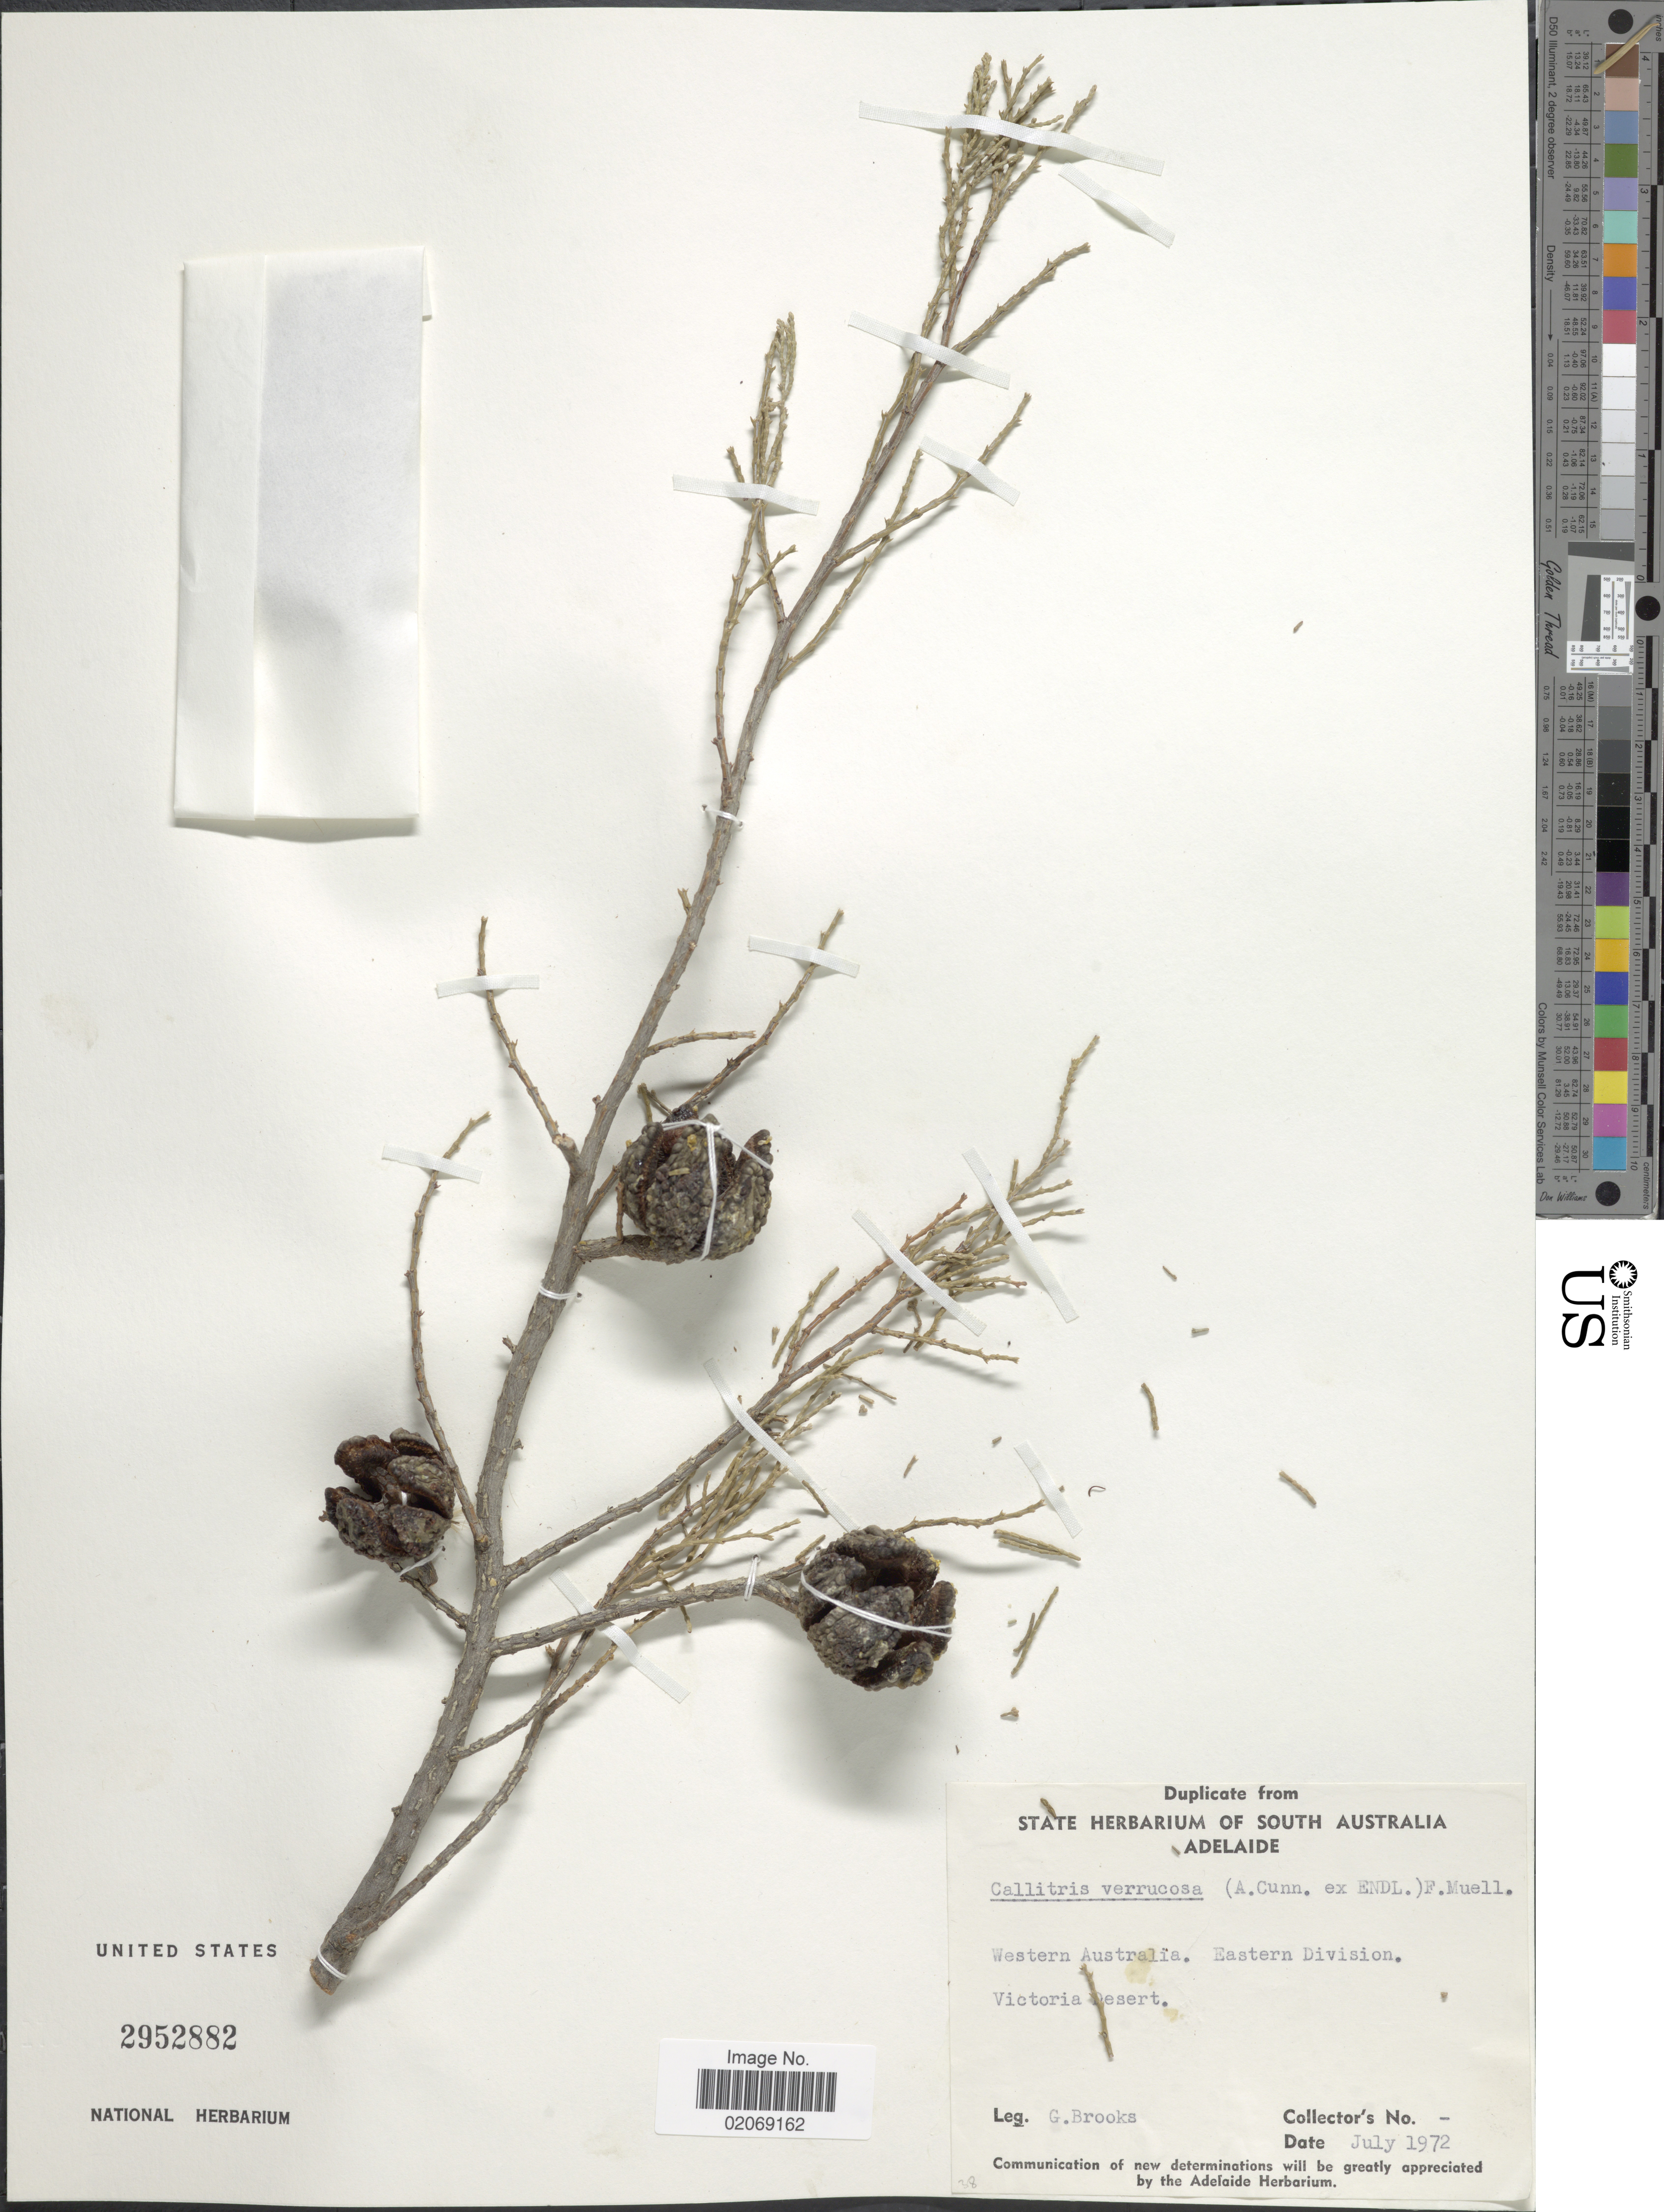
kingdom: Plantae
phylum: Tracheophyta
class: Pinopsida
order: Pinales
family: Cupressaceae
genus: Callitris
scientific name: Callitris preissii subsp. verrucosa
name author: (A. Cunn. ex Mirb.) F. Muell.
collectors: G. Brooks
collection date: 1972-07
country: Australia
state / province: Western Australia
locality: Eastern Division. Victoria Desert.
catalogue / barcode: US 2952882